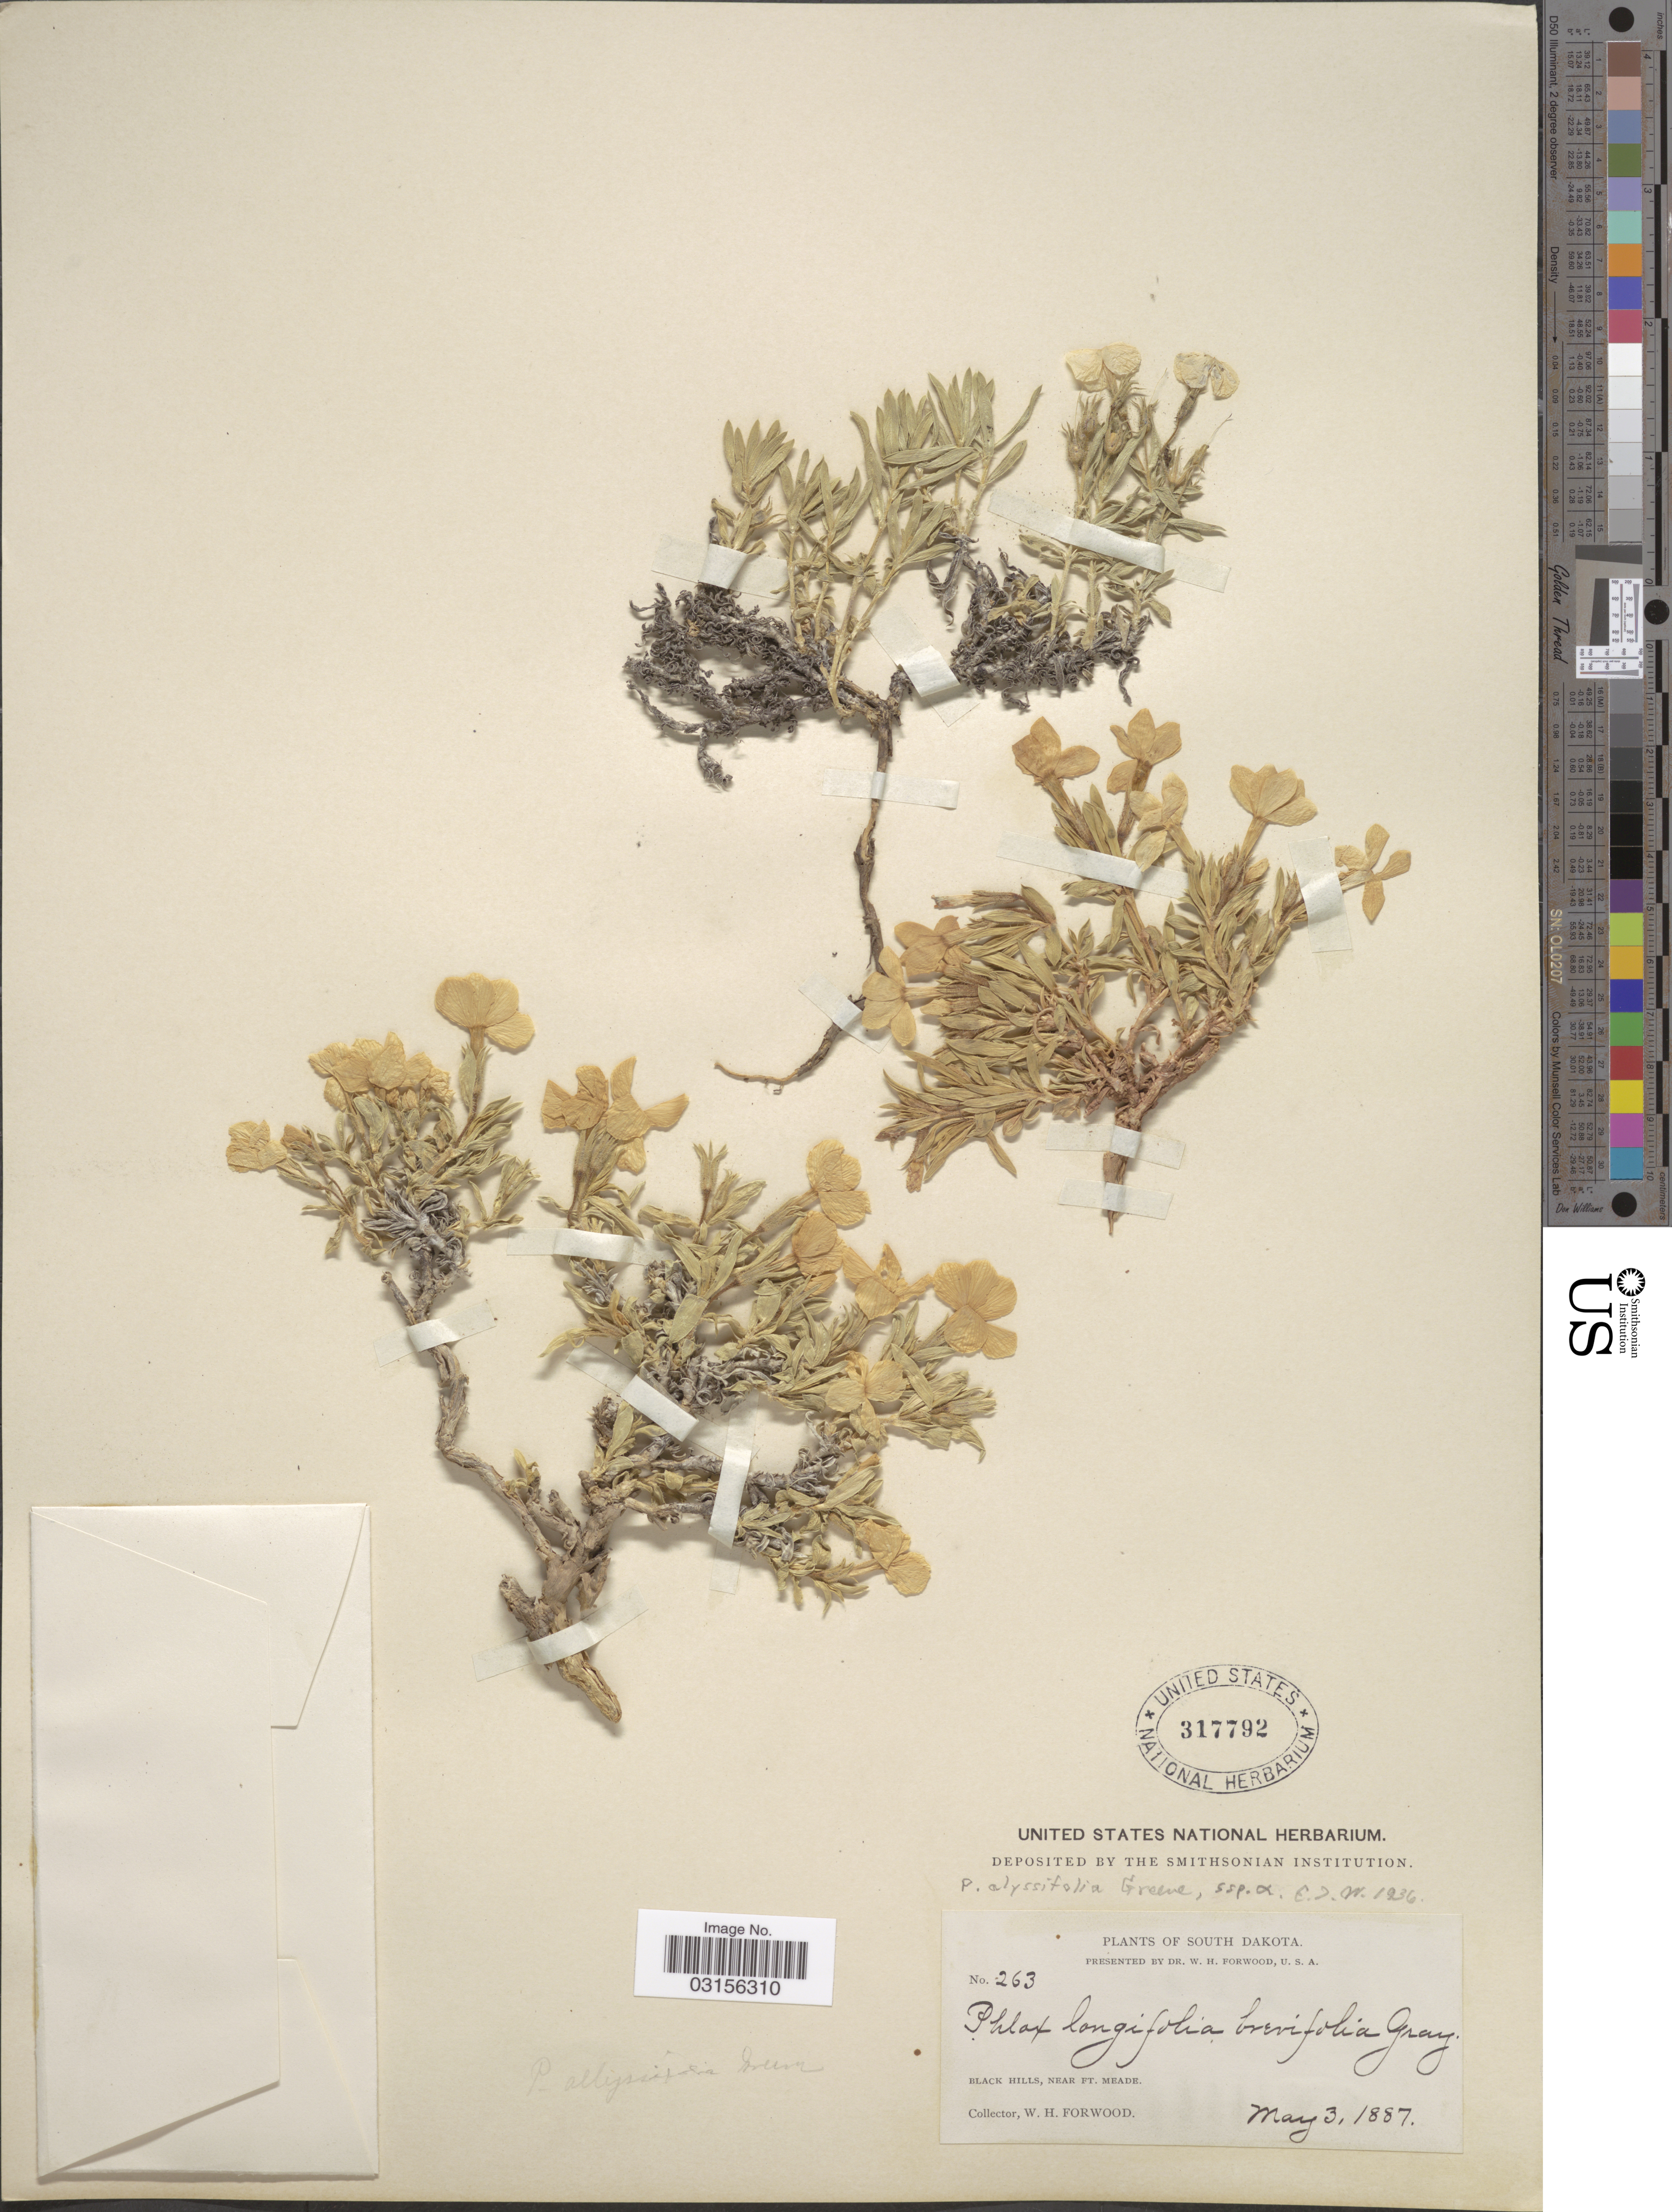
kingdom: Plantae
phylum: Tracheophyta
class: Magnoliopsida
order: Ericales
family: Polemoniaceae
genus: Phlox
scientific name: Phlox alyssifolia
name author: Greene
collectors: W. Forwood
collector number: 263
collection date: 1887-05-03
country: United States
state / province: South Dakota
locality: Black Hills, near Ft. Meade.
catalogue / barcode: US 317792